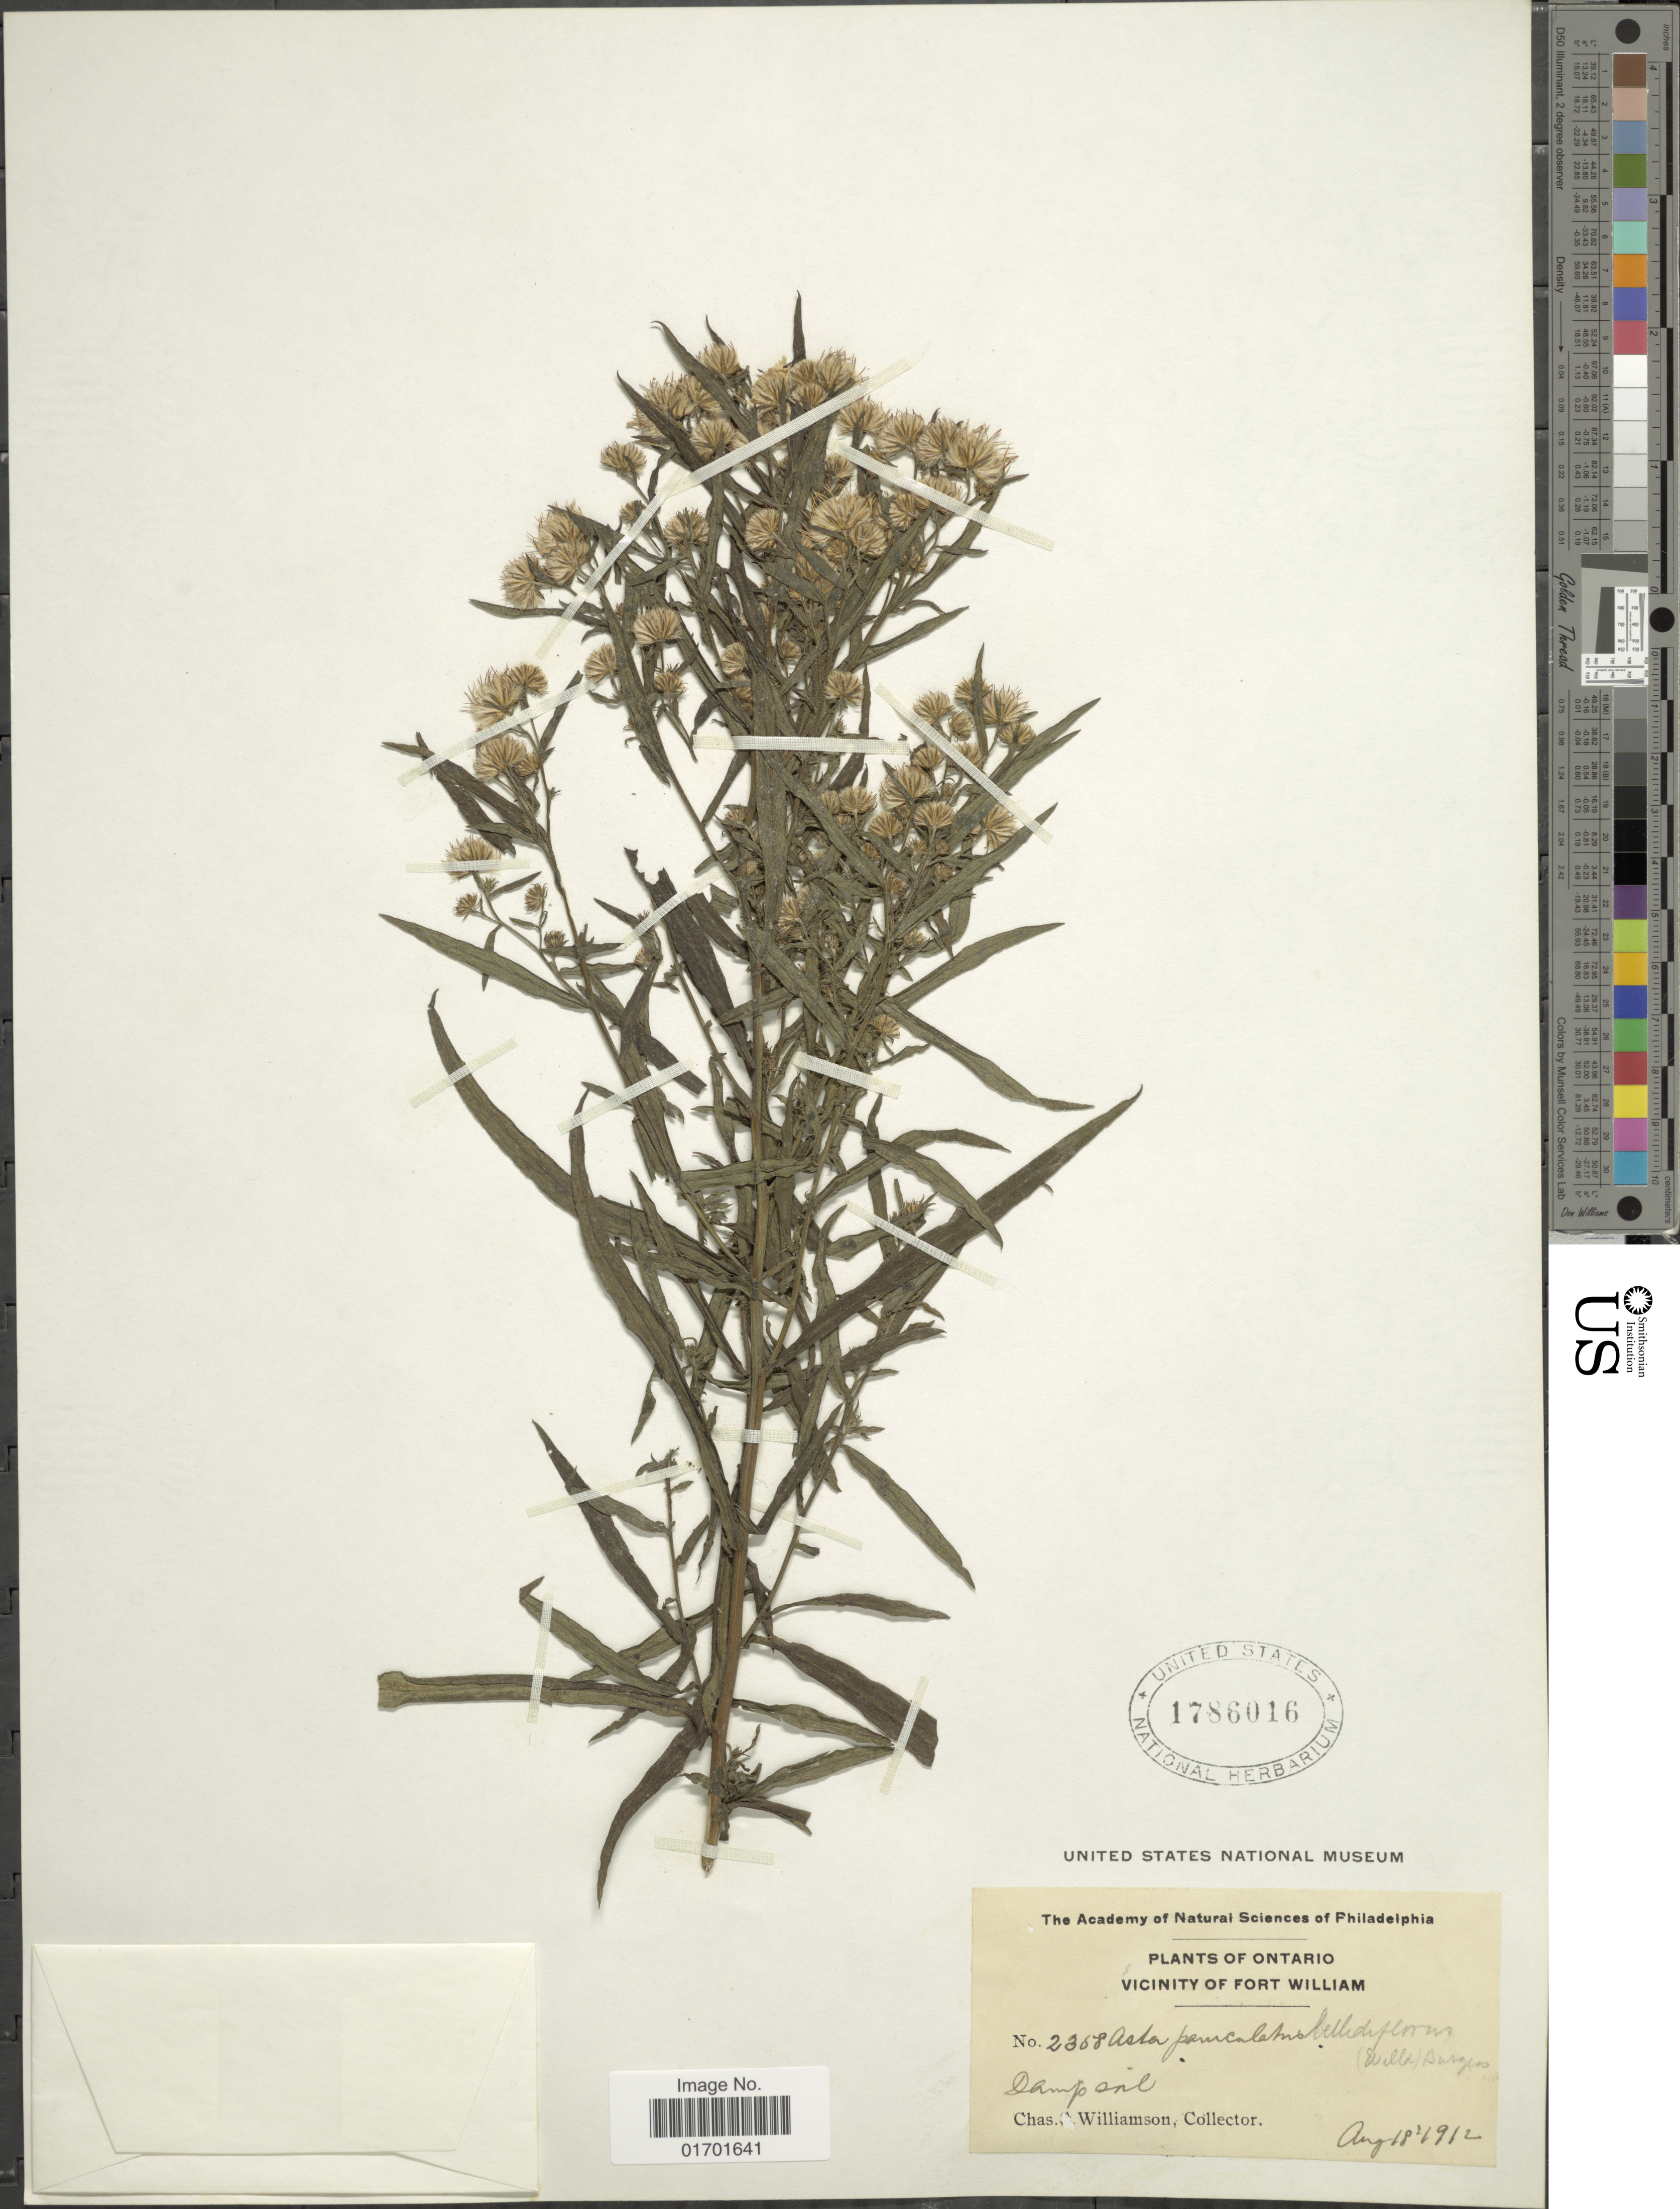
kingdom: Plantae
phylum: Tracheophyta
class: Magnoliopsida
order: Asterales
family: Asteraceae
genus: Symphyotrichum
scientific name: Symphyotrichum lanceolatum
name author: (Willd.) G.L. Nesom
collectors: C. Williamson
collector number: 2358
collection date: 1912-08-18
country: Canada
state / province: Ontario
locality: Vicinity of Fort William.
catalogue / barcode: US 1786016